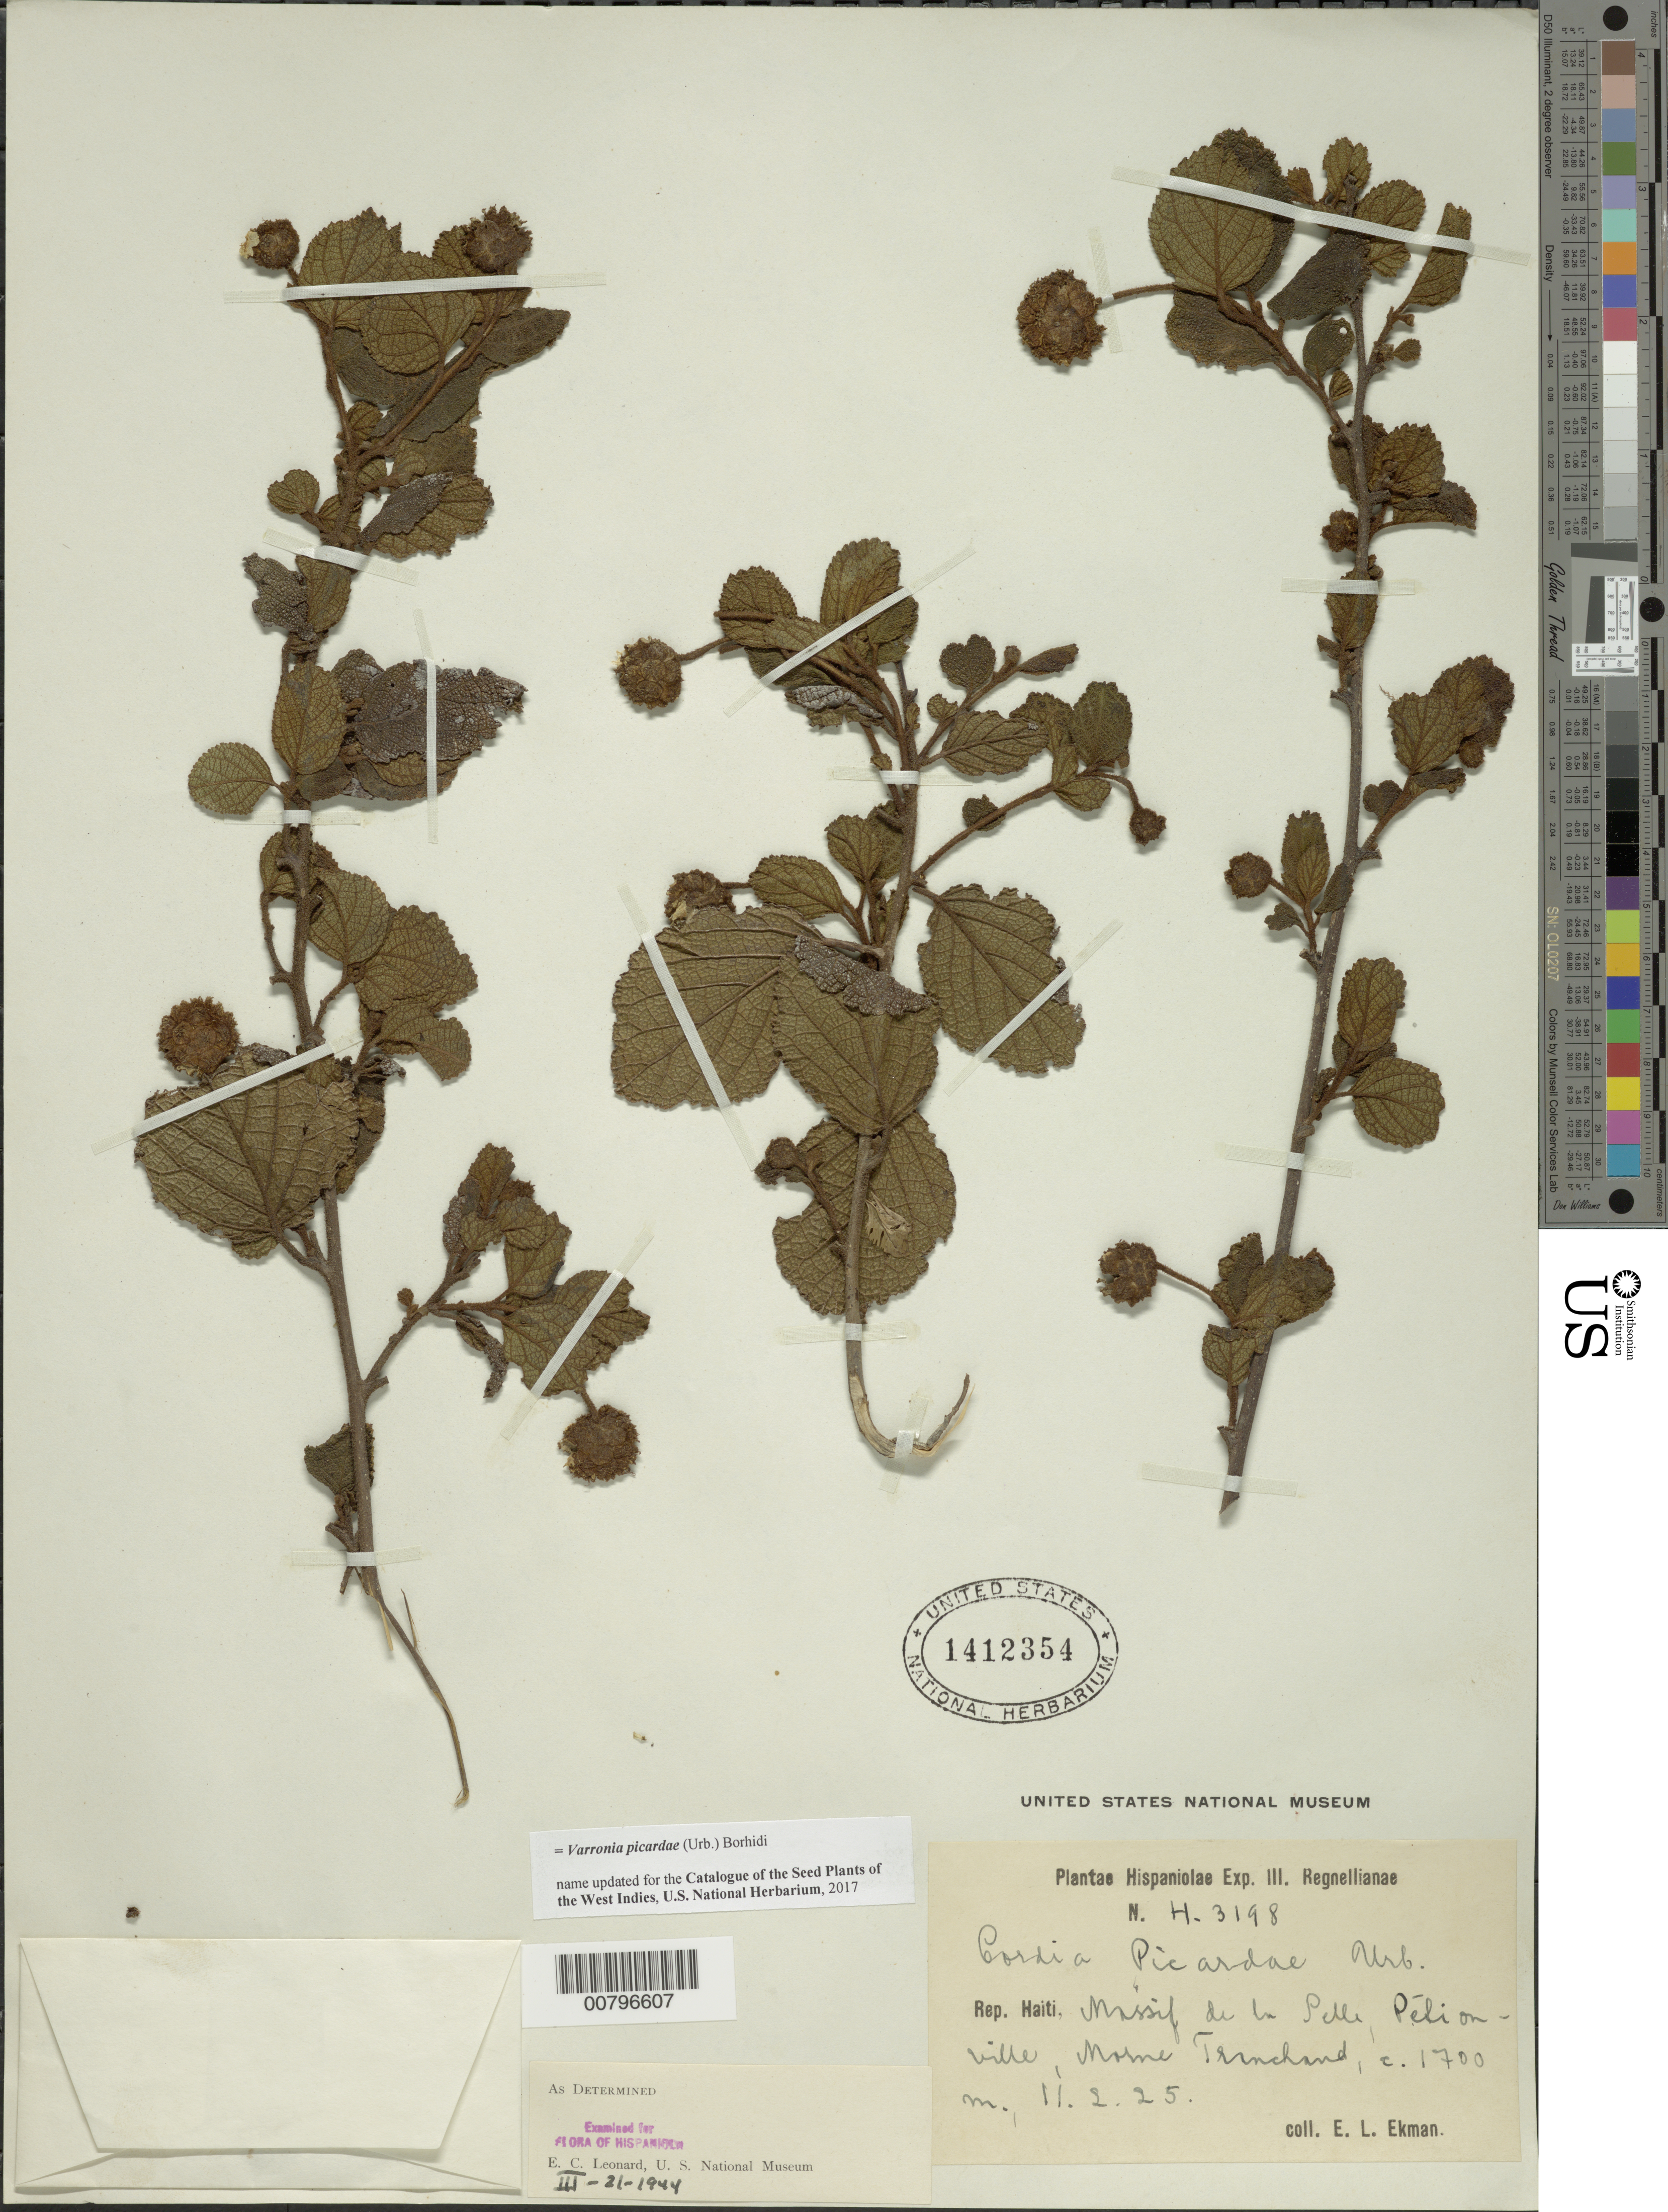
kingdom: Plantae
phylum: Tracheophyta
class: Magnoliopsida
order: Boraginales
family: Cordiaceae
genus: Varronia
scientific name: Varronia picardae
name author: (Urb.) Borhidi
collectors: E. L. Ekman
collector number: H 3198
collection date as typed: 11 Feb 1925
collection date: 1925-02-11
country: Haiti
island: Hispaniola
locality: Massif de la Selle, Pétionville, Morne Tranchant.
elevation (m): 1700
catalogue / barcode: US 1412354